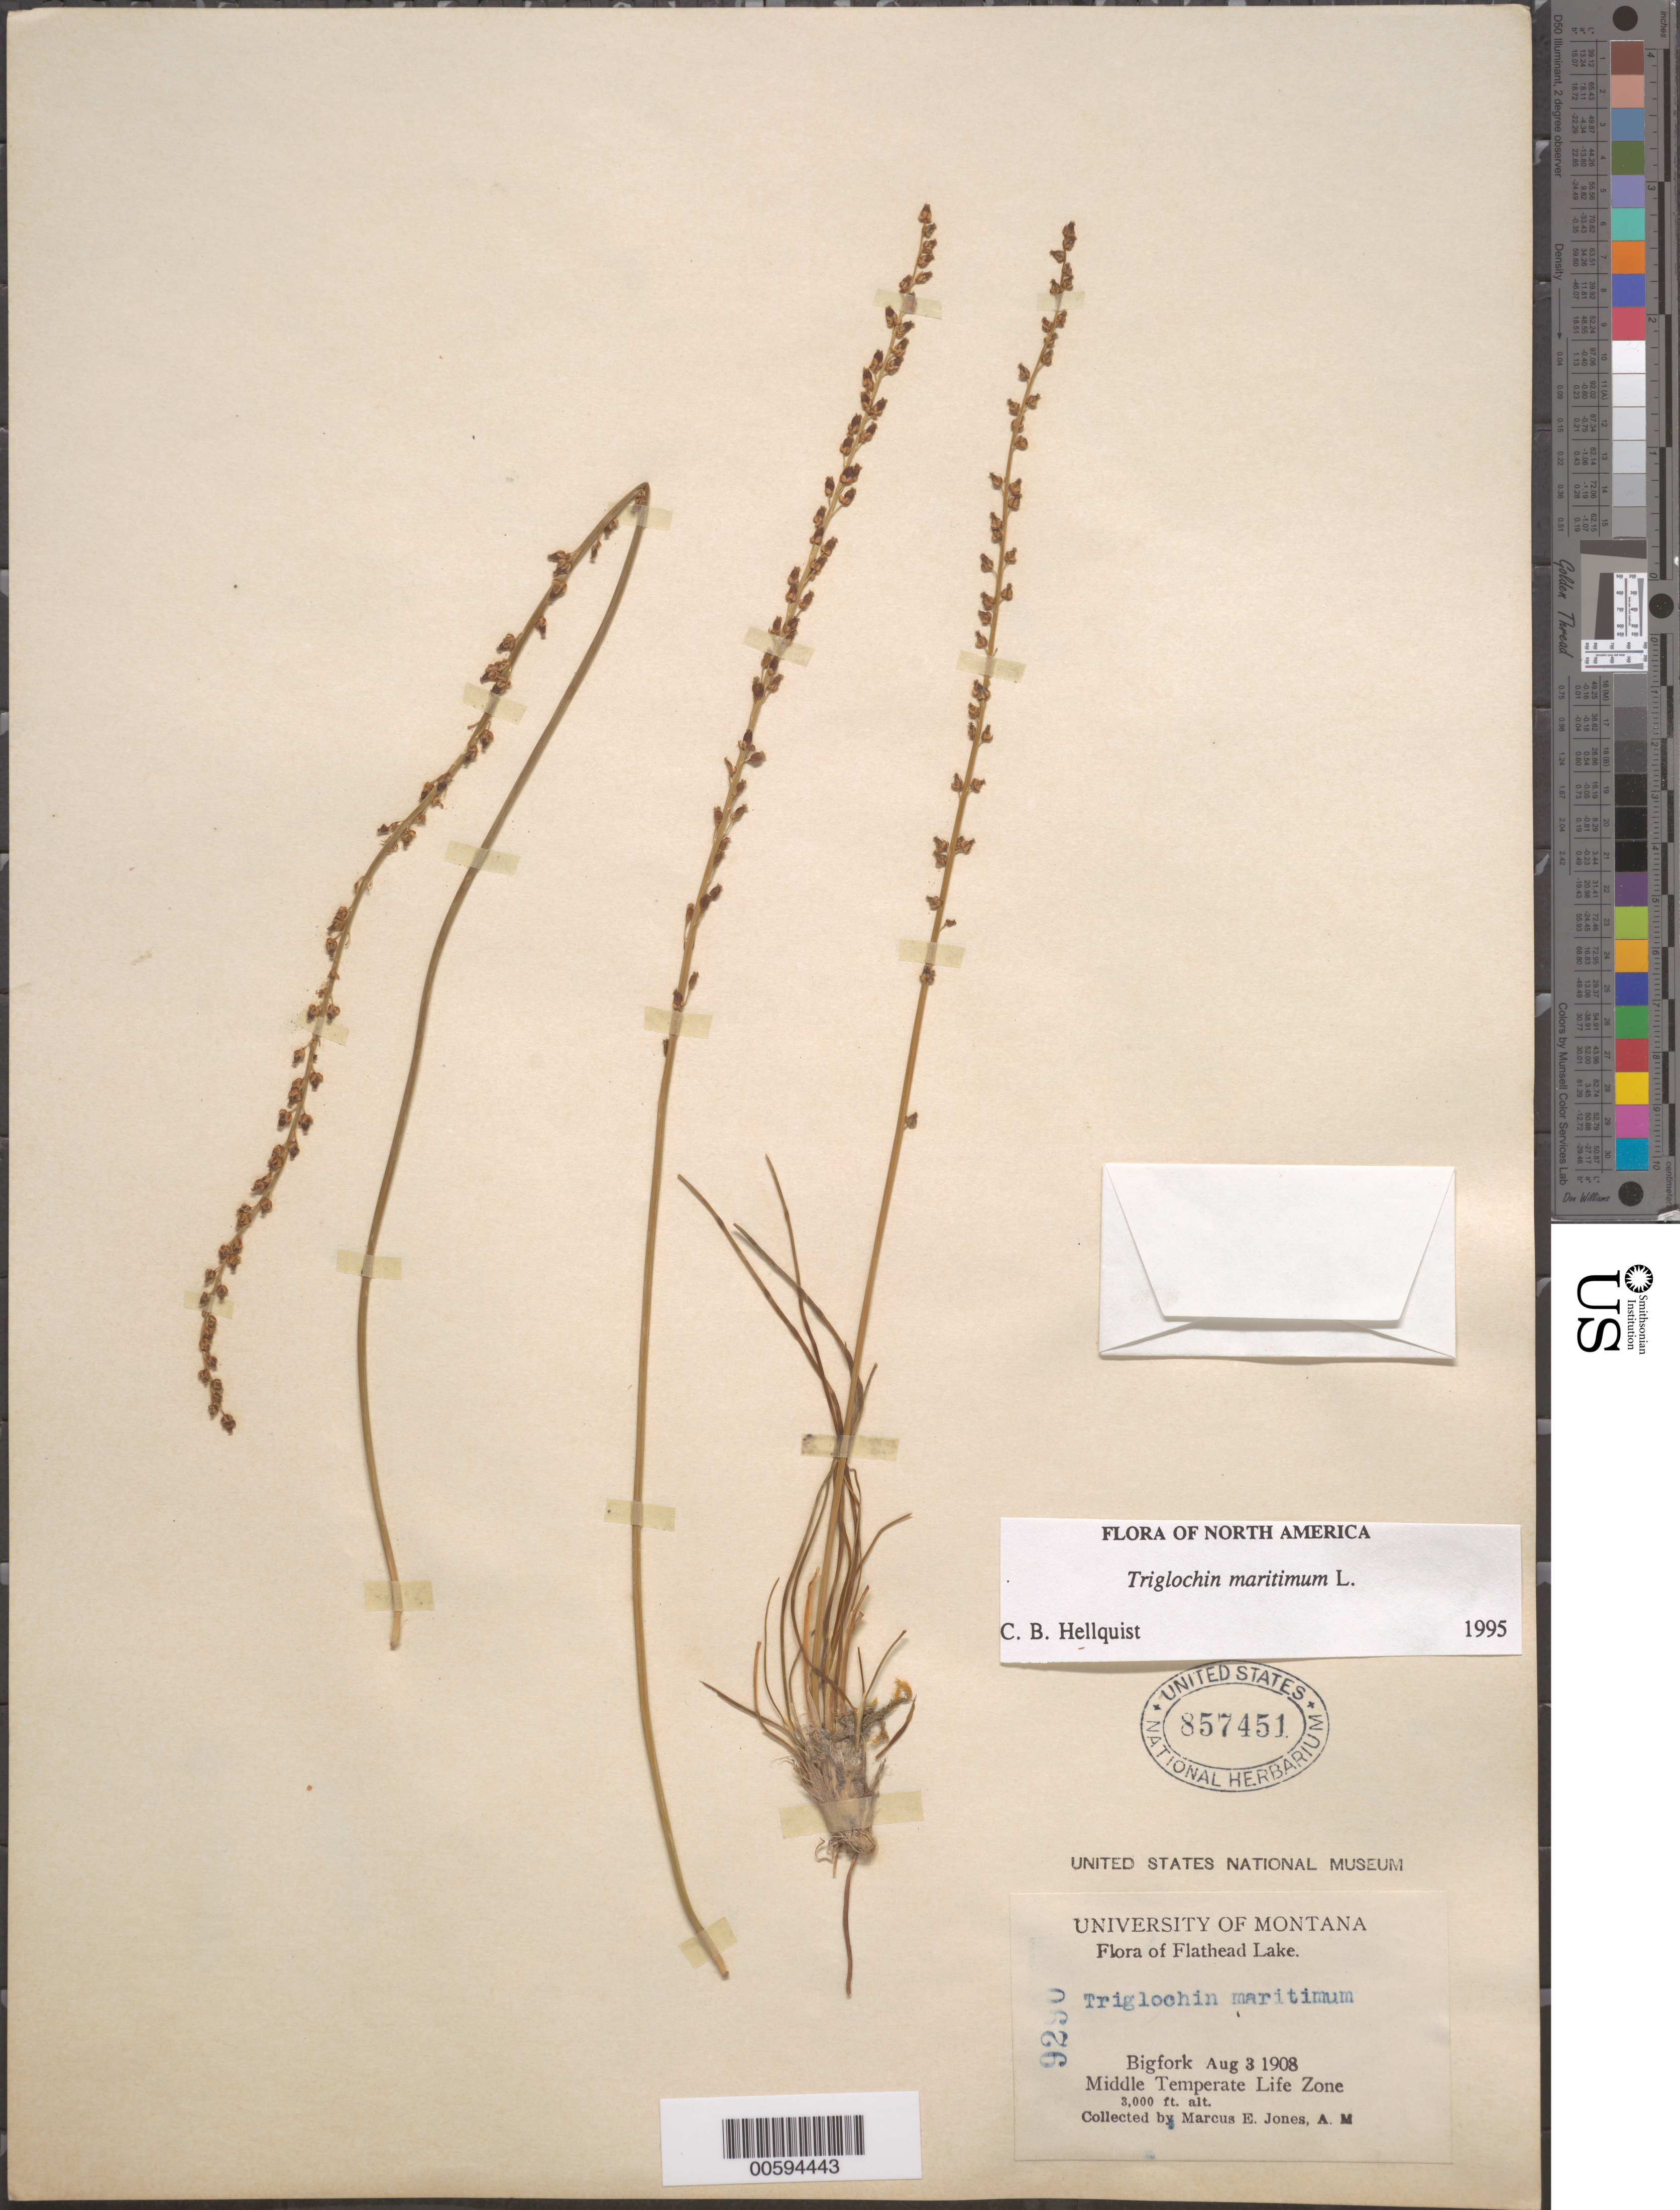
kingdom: Plantae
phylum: Tracheophyta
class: Liliopsida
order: Alismatales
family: Juncaginaceae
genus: Triglochin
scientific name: Triglochin maritima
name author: L.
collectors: M. E. Jones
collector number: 9290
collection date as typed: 03 Aug 1908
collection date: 1908-08-03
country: United States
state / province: Montana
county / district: Flathead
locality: Flathead Lake, Bigfork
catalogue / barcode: US 857451